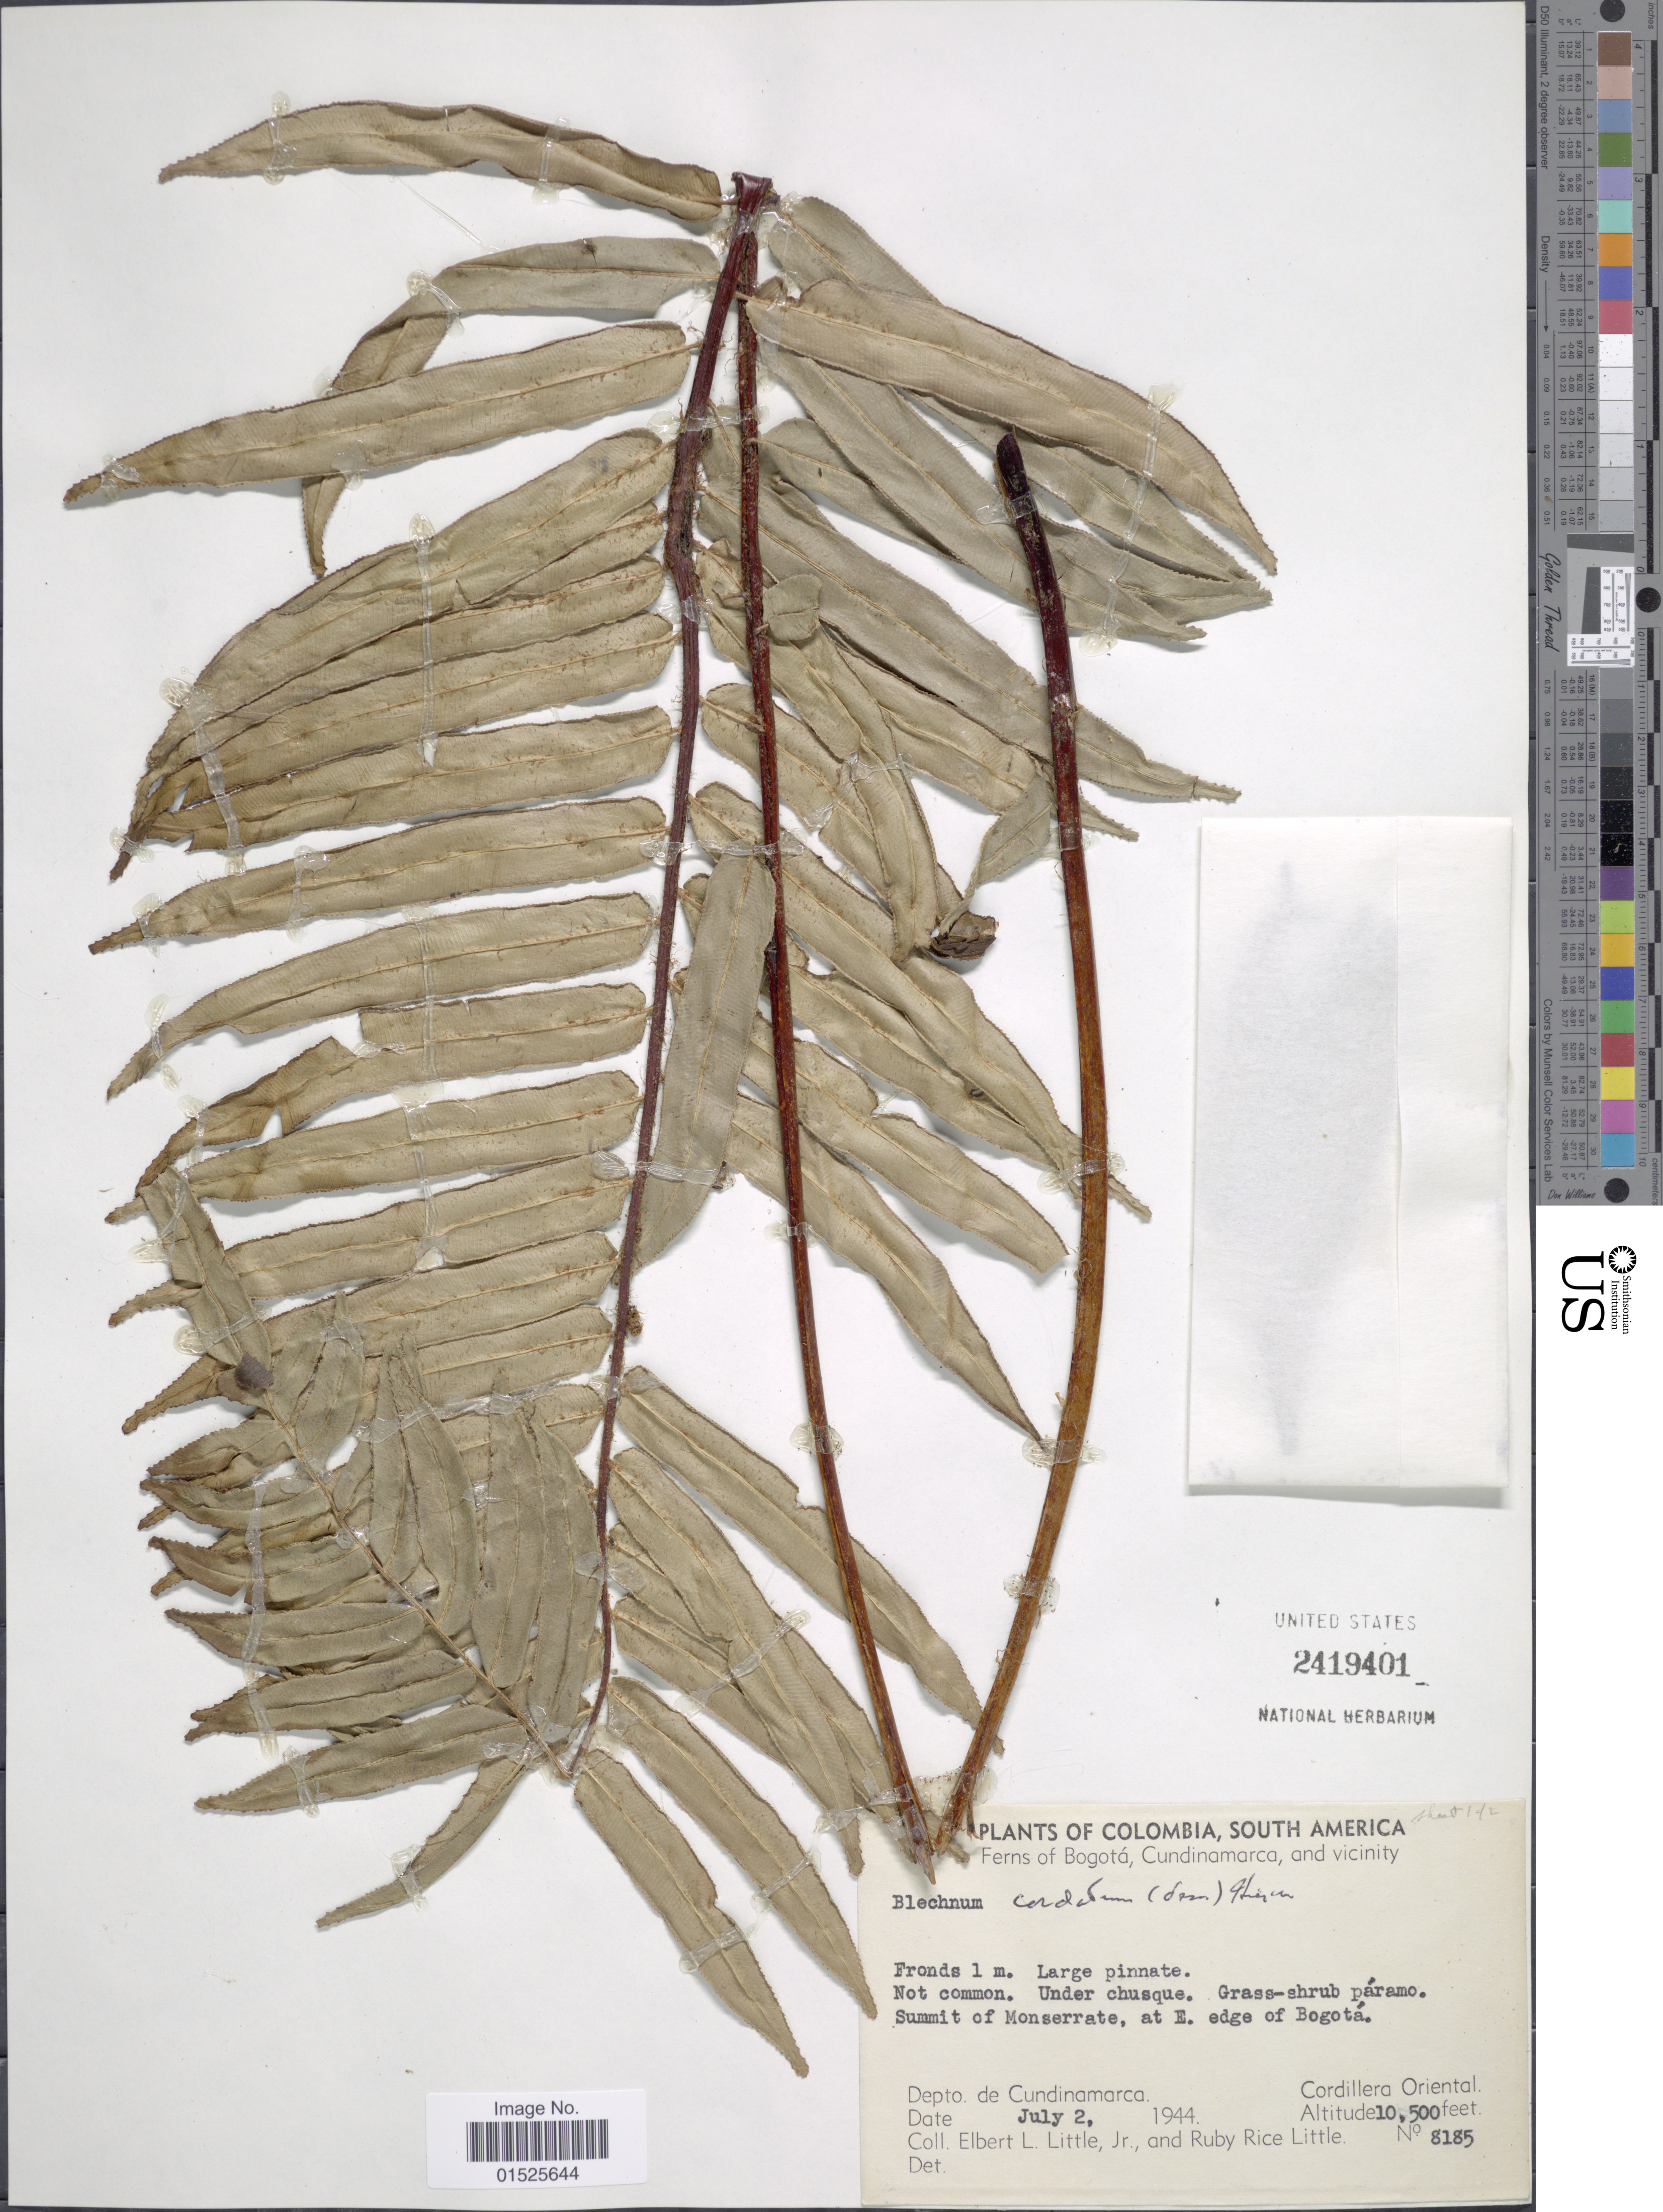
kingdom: Plantae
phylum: Tracheophyta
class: Polypodiopsida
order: Polypodiales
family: Blechnaceae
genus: Blechnum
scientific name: Blechnum cordatum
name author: (Desv.) Hieron.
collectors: E. L. Little & R. R. Little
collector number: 8185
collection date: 1944-07-02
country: Colombia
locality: South America. Bogotá, Cundinamarca, and vicinity. Summit of Monserrate, at E. edge of Bogotá. Depto. de Cundinamarca. Cordillera Oriental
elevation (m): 3200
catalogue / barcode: US 2419401